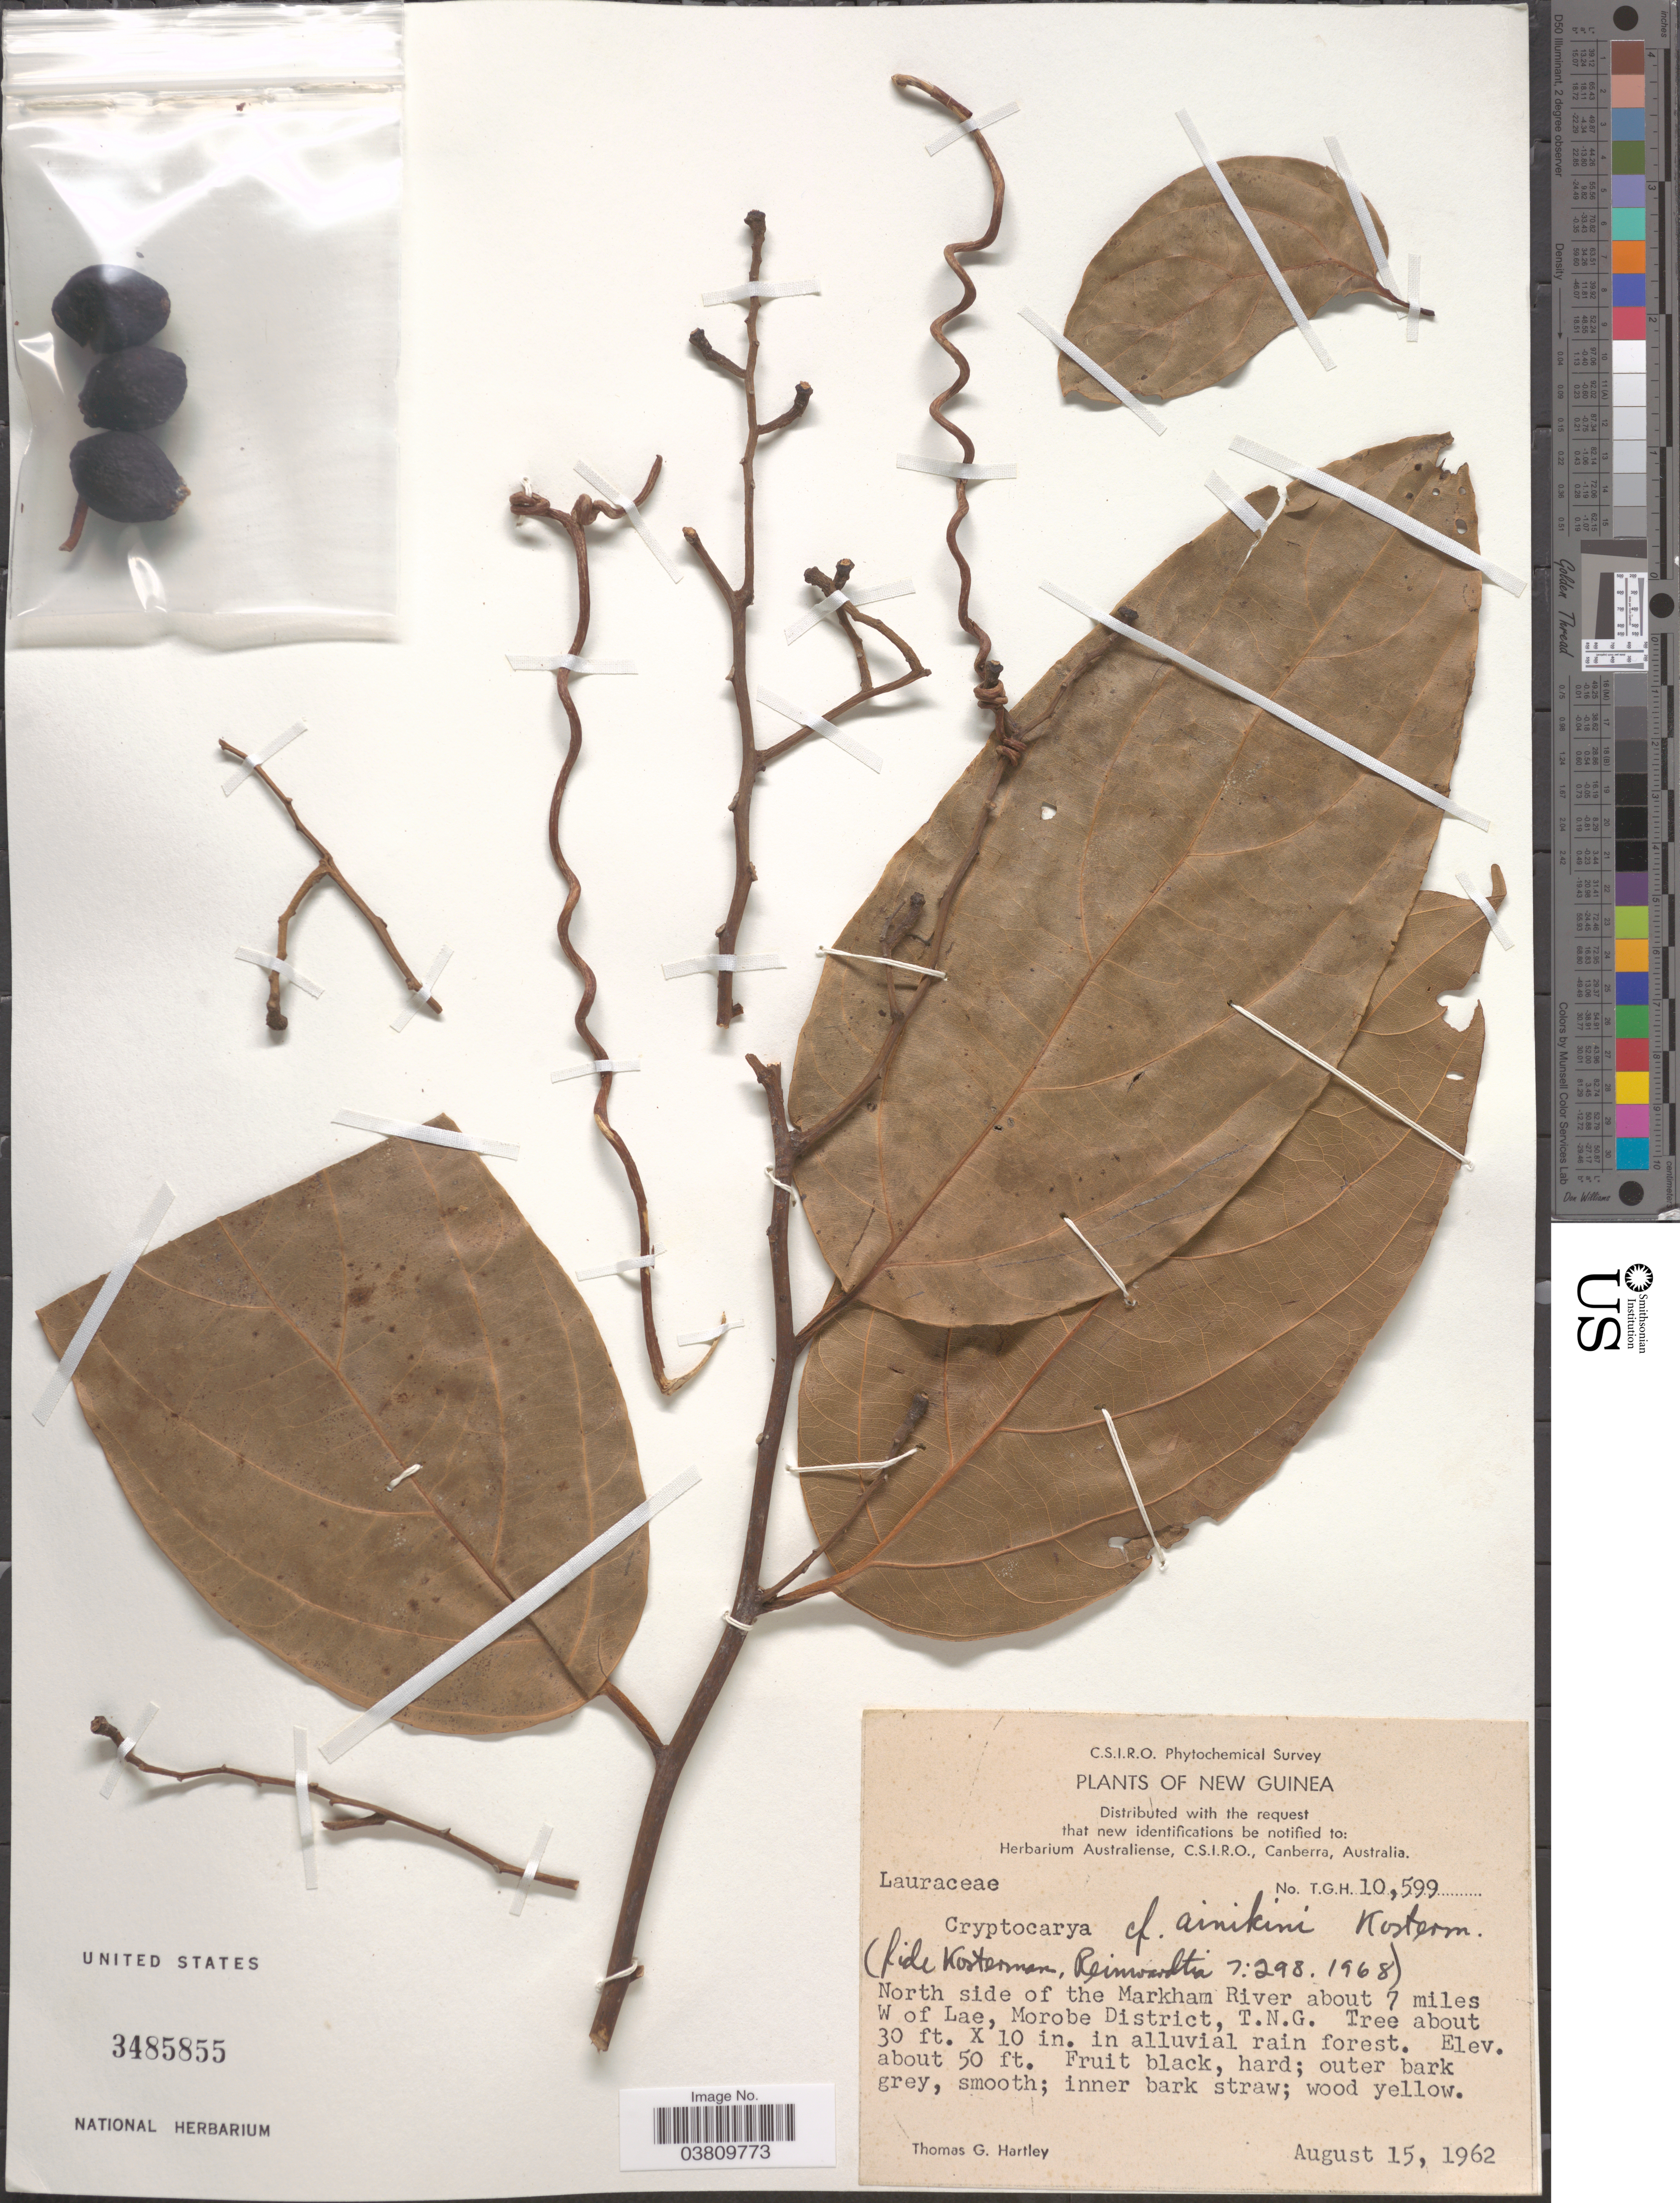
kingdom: Plantae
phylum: Tracheophyta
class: Magnoliopsida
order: Laurales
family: Lauraceae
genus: Cryptocarya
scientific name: Cryptocarya ainikinii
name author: Kosterm.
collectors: T. G. Hartley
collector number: TGH 10599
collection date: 1962-08-15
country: Papua New Guinea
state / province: Morobe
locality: New Guinea. North side of the Markham River about 7 miles W of Lae, Morobe District, T.N.G.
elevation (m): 15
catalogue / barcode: US 3485855